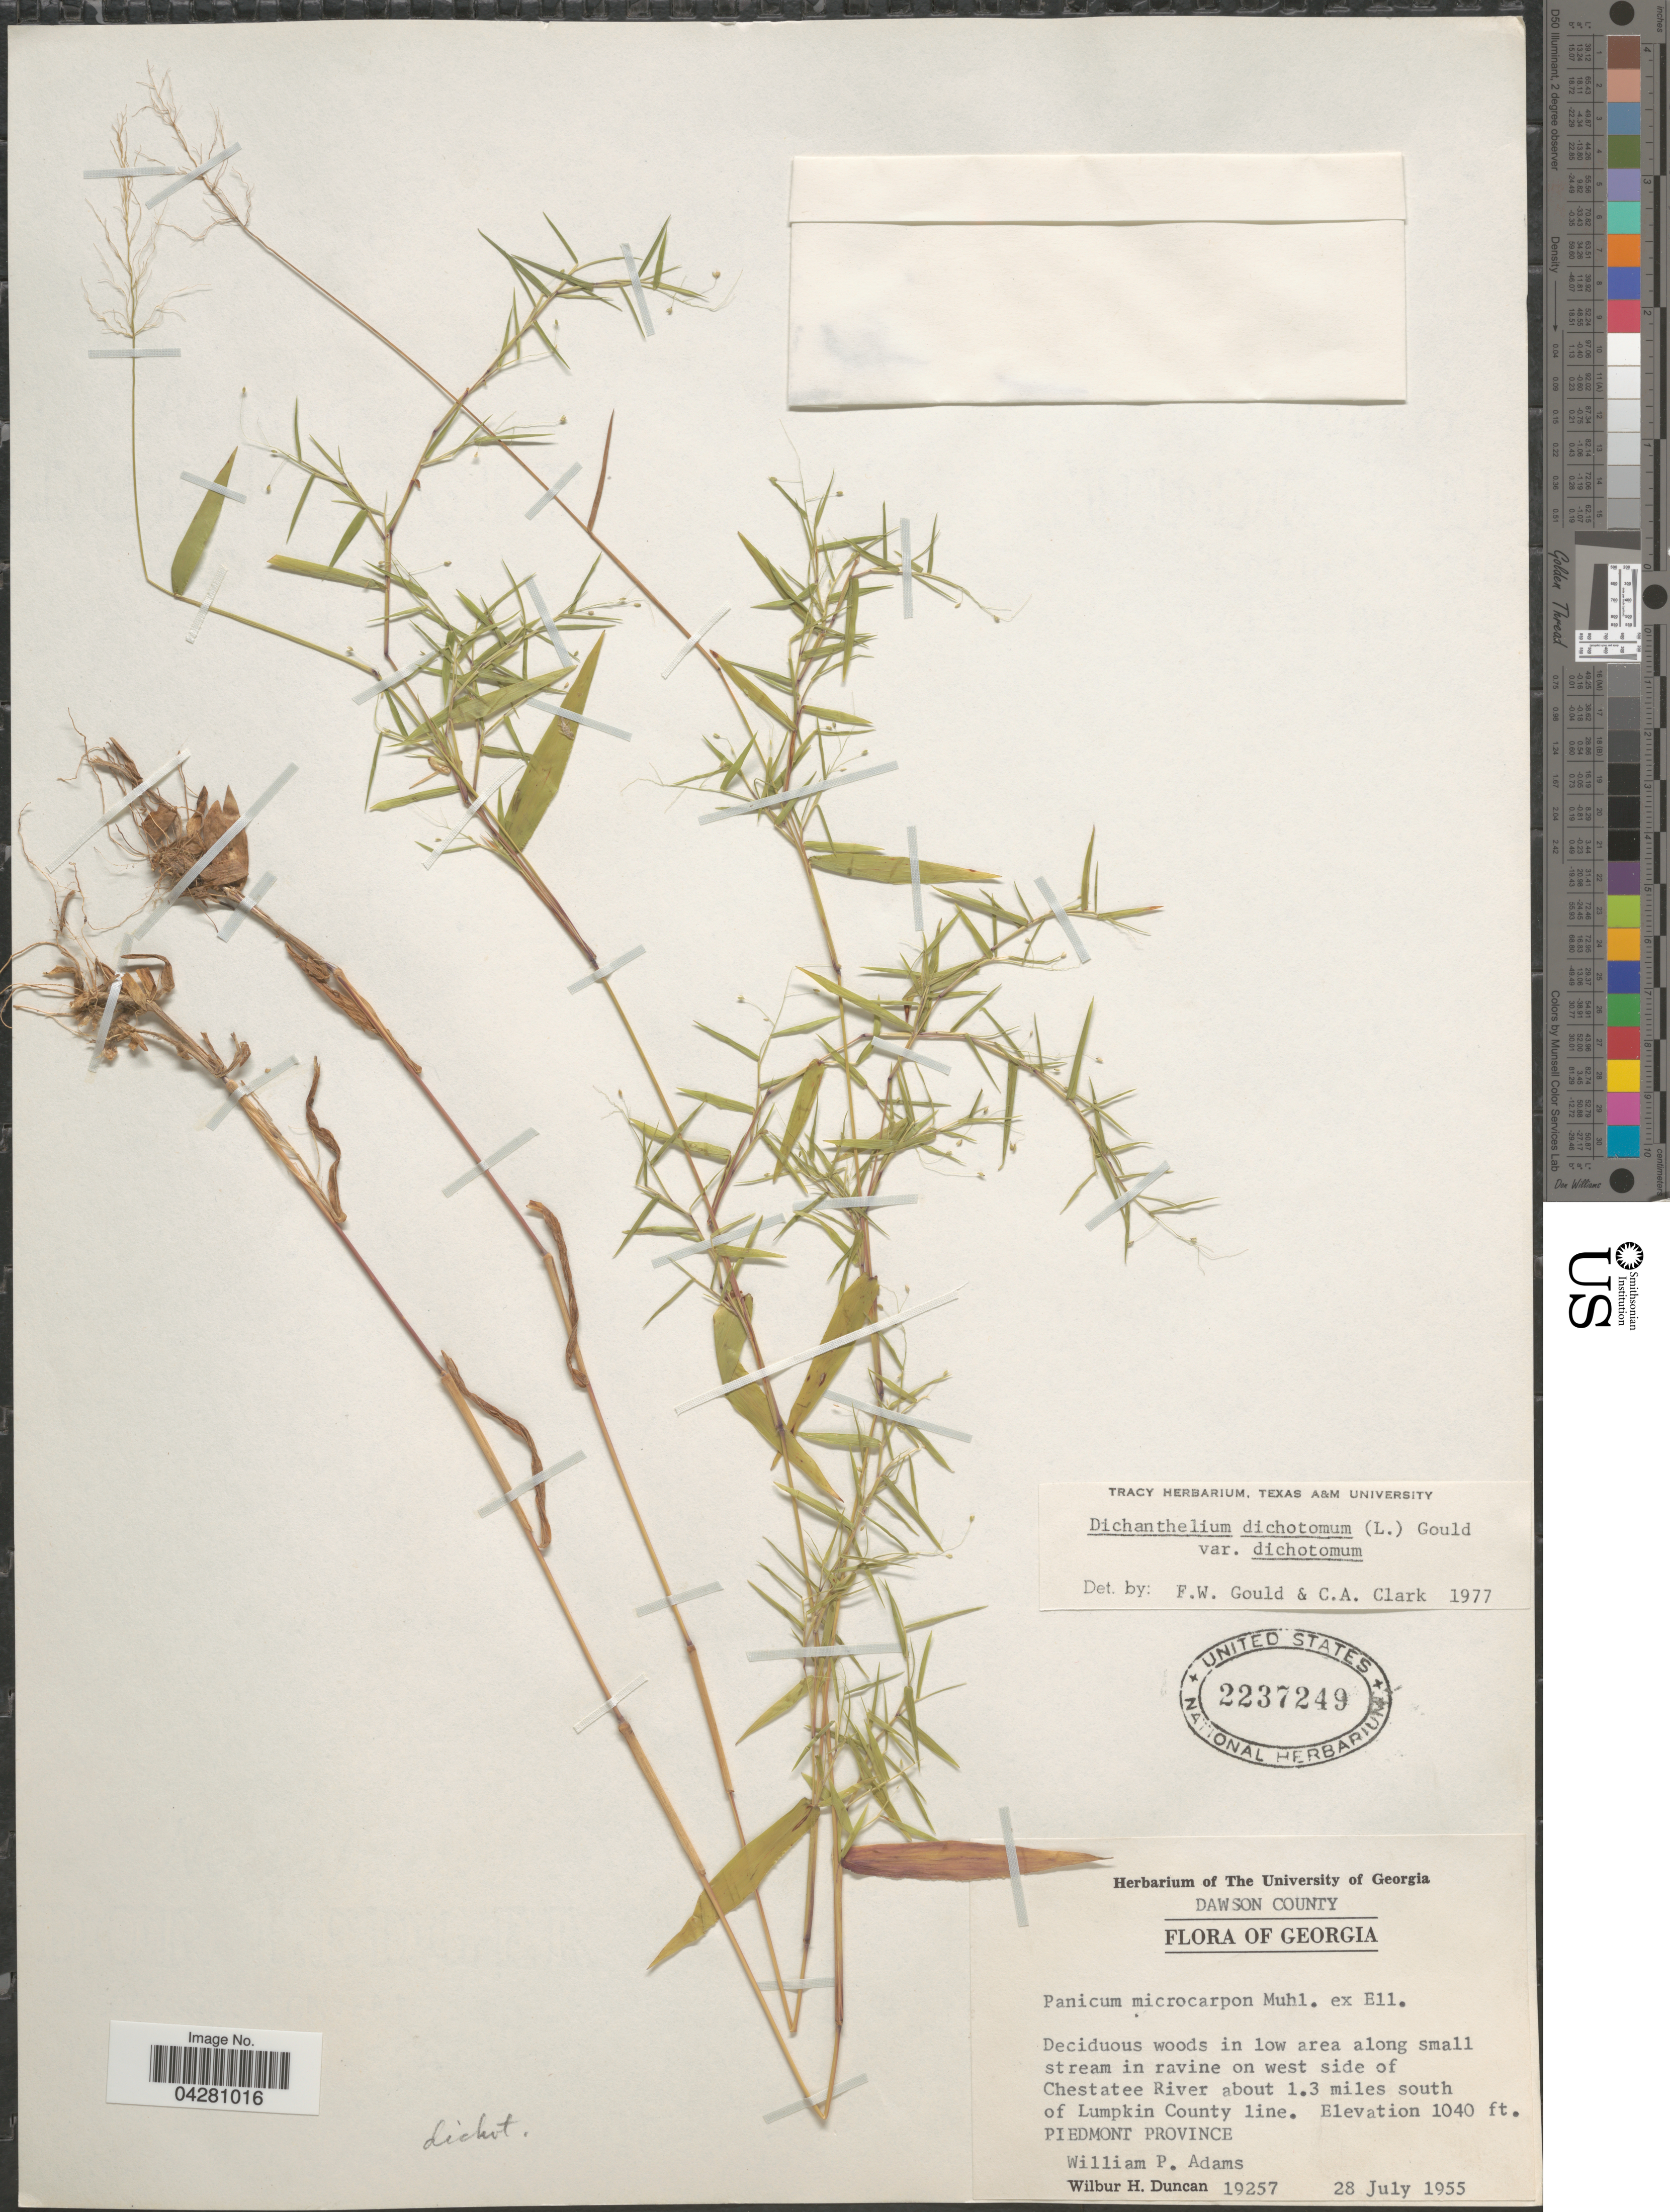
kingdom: Plantae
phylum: Tracheophyta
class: Liliopsida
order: Poales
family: Poaceae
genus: Dichanthelium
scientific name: Dichanthelium dichotomum var. dichotomum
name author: (L.) Gould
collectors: W. P. Adams & W. H. Duncan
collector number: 19257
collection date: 1955-07-28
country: United States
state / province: Georgia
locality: Dawson County. Deciduous woods in low area along small stream in ravine on west side of Chestatee River about 1.3 miles south of Lumpkin County line. Piedmont Province.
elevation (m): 317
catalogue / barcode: US 2237249